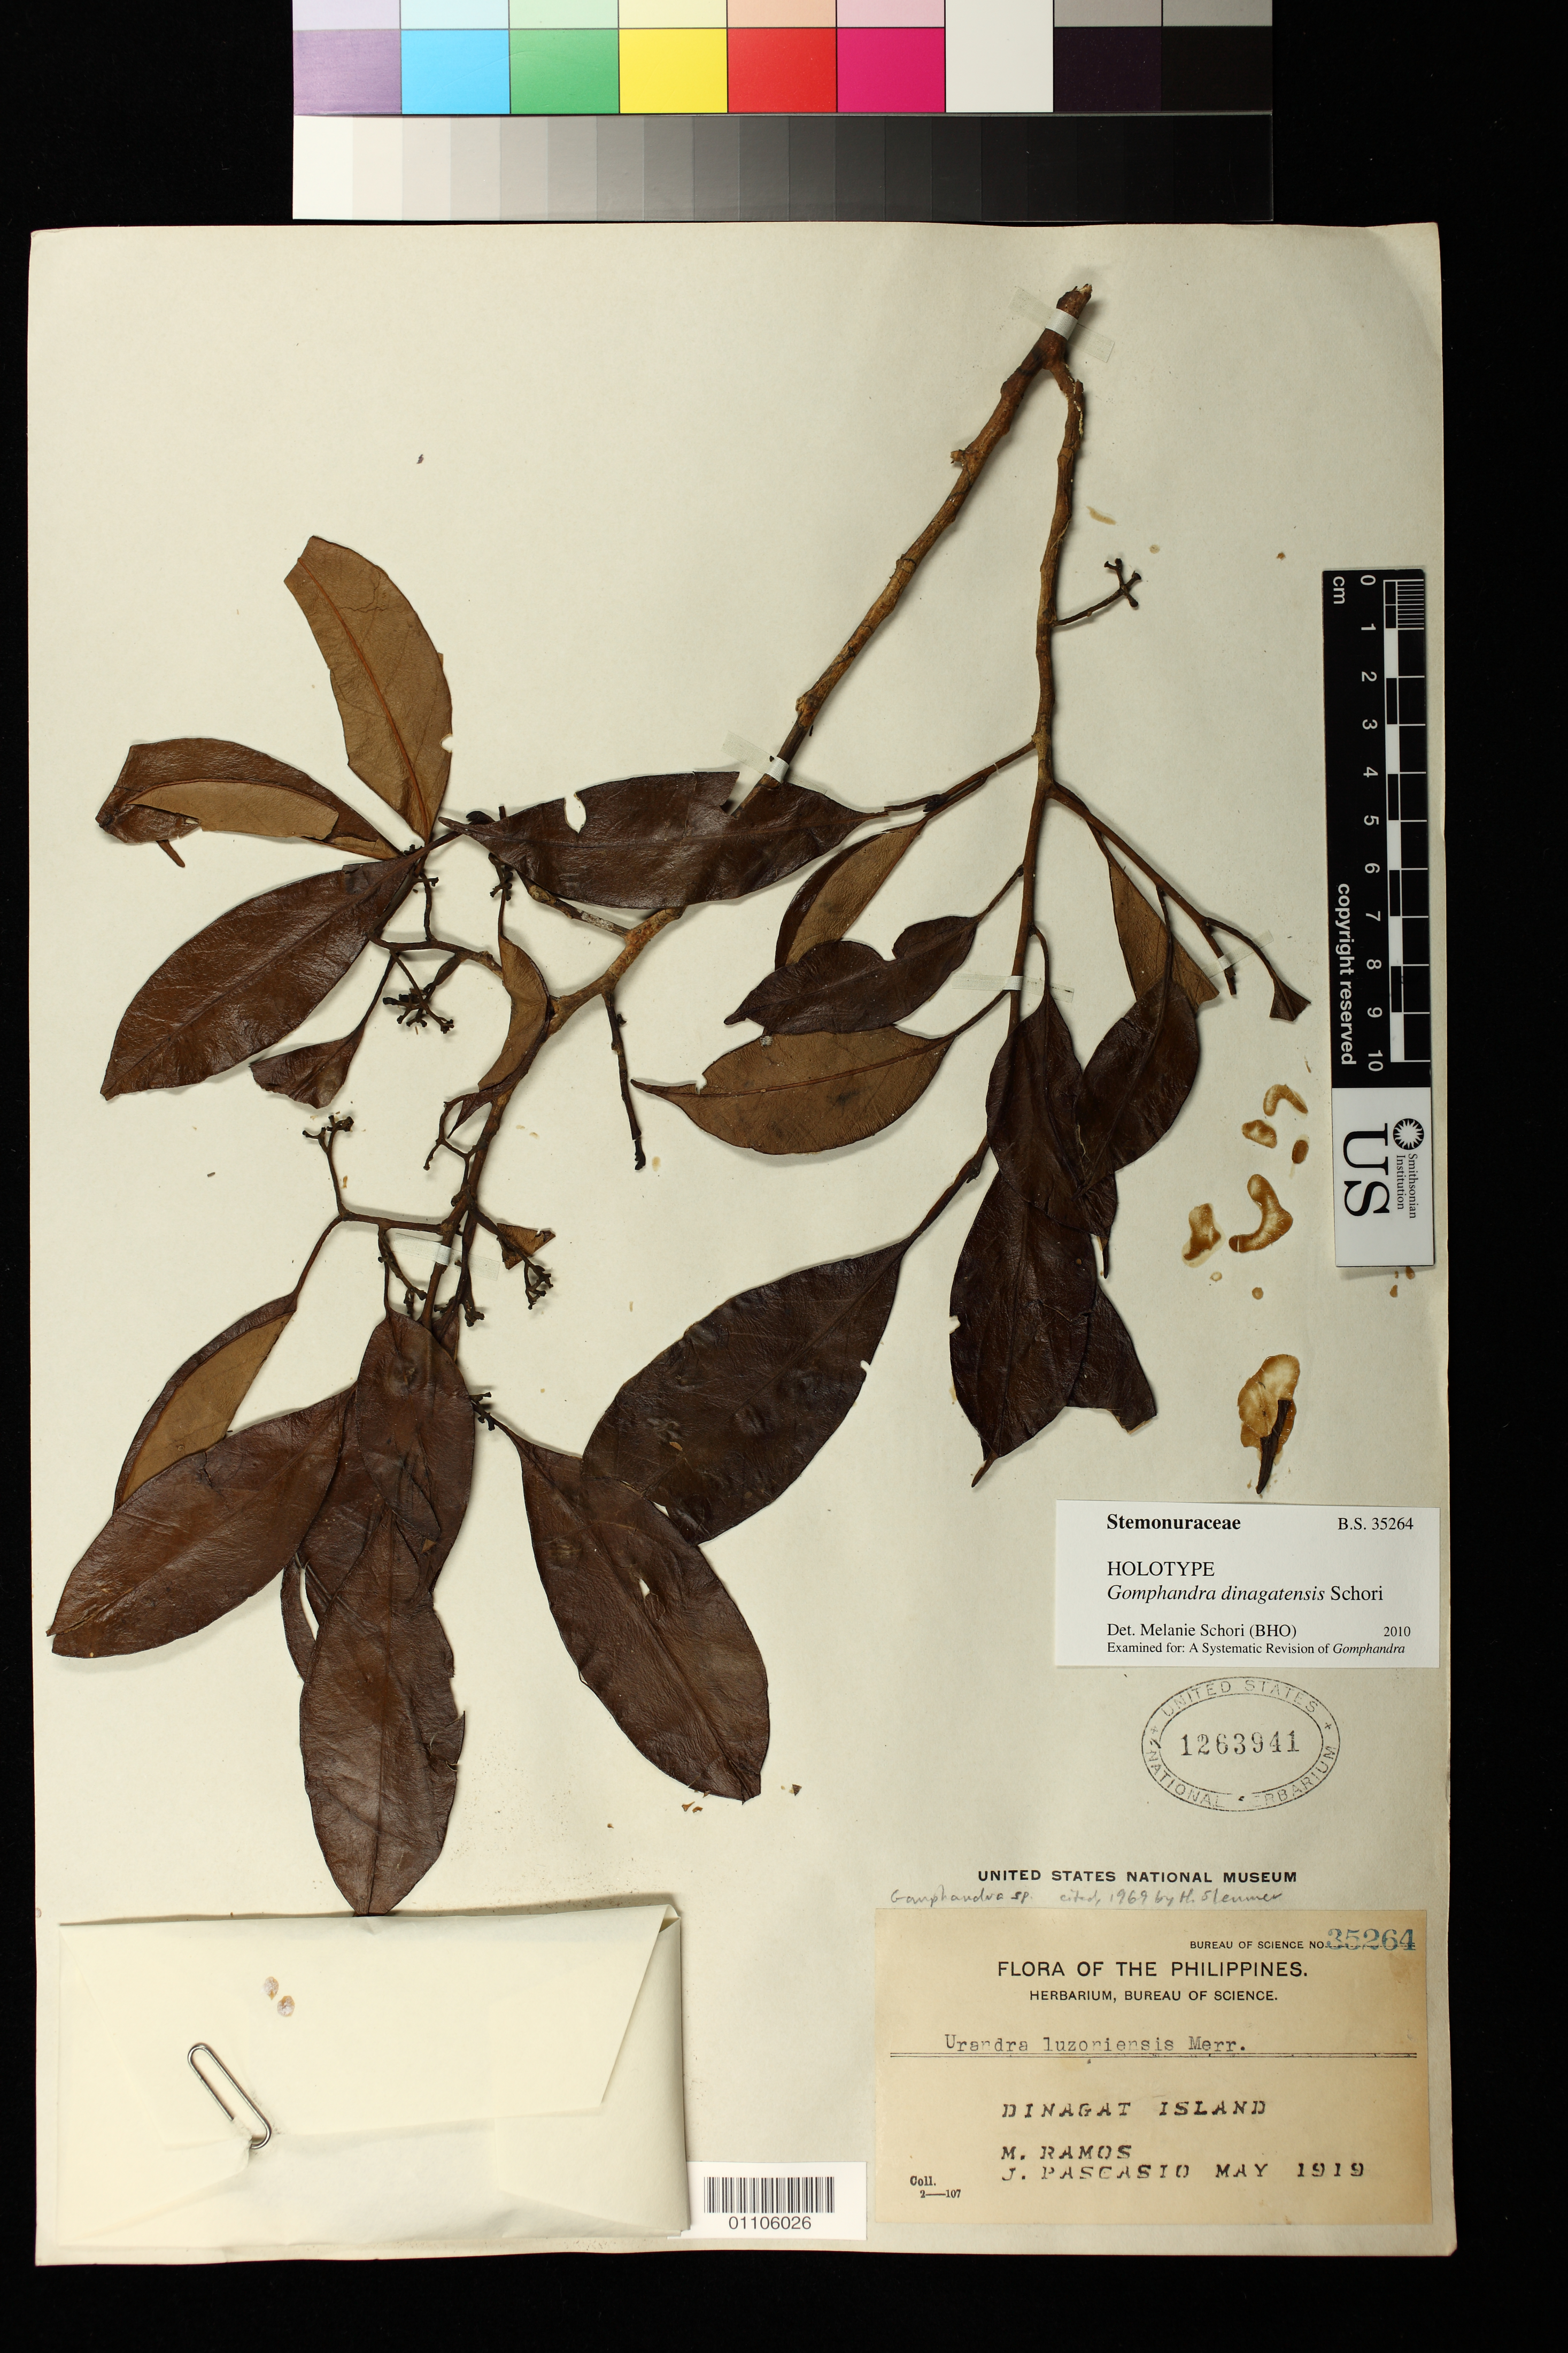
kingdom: Plantae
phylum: Tracheophyta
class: Magnoliopsida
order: Cardiopteridales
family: Stemonuraceae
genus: Gomphandra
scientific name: Gomphandra dinagatensis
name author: Schori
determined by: Schori, Melanie, Botanist, GRIN Taxonomy (BARC), United States Department of Agriculture (UNITED STATES)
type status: Isotype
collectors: M. Ramos & J. Pascasio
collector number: Bur. Sci. 35264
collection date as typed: May 1919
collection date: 1919-05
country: Philippines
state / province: Caraga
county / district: Surigao del Norte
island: Dinagat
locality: Dinagat Island.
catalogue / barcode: US 1263941